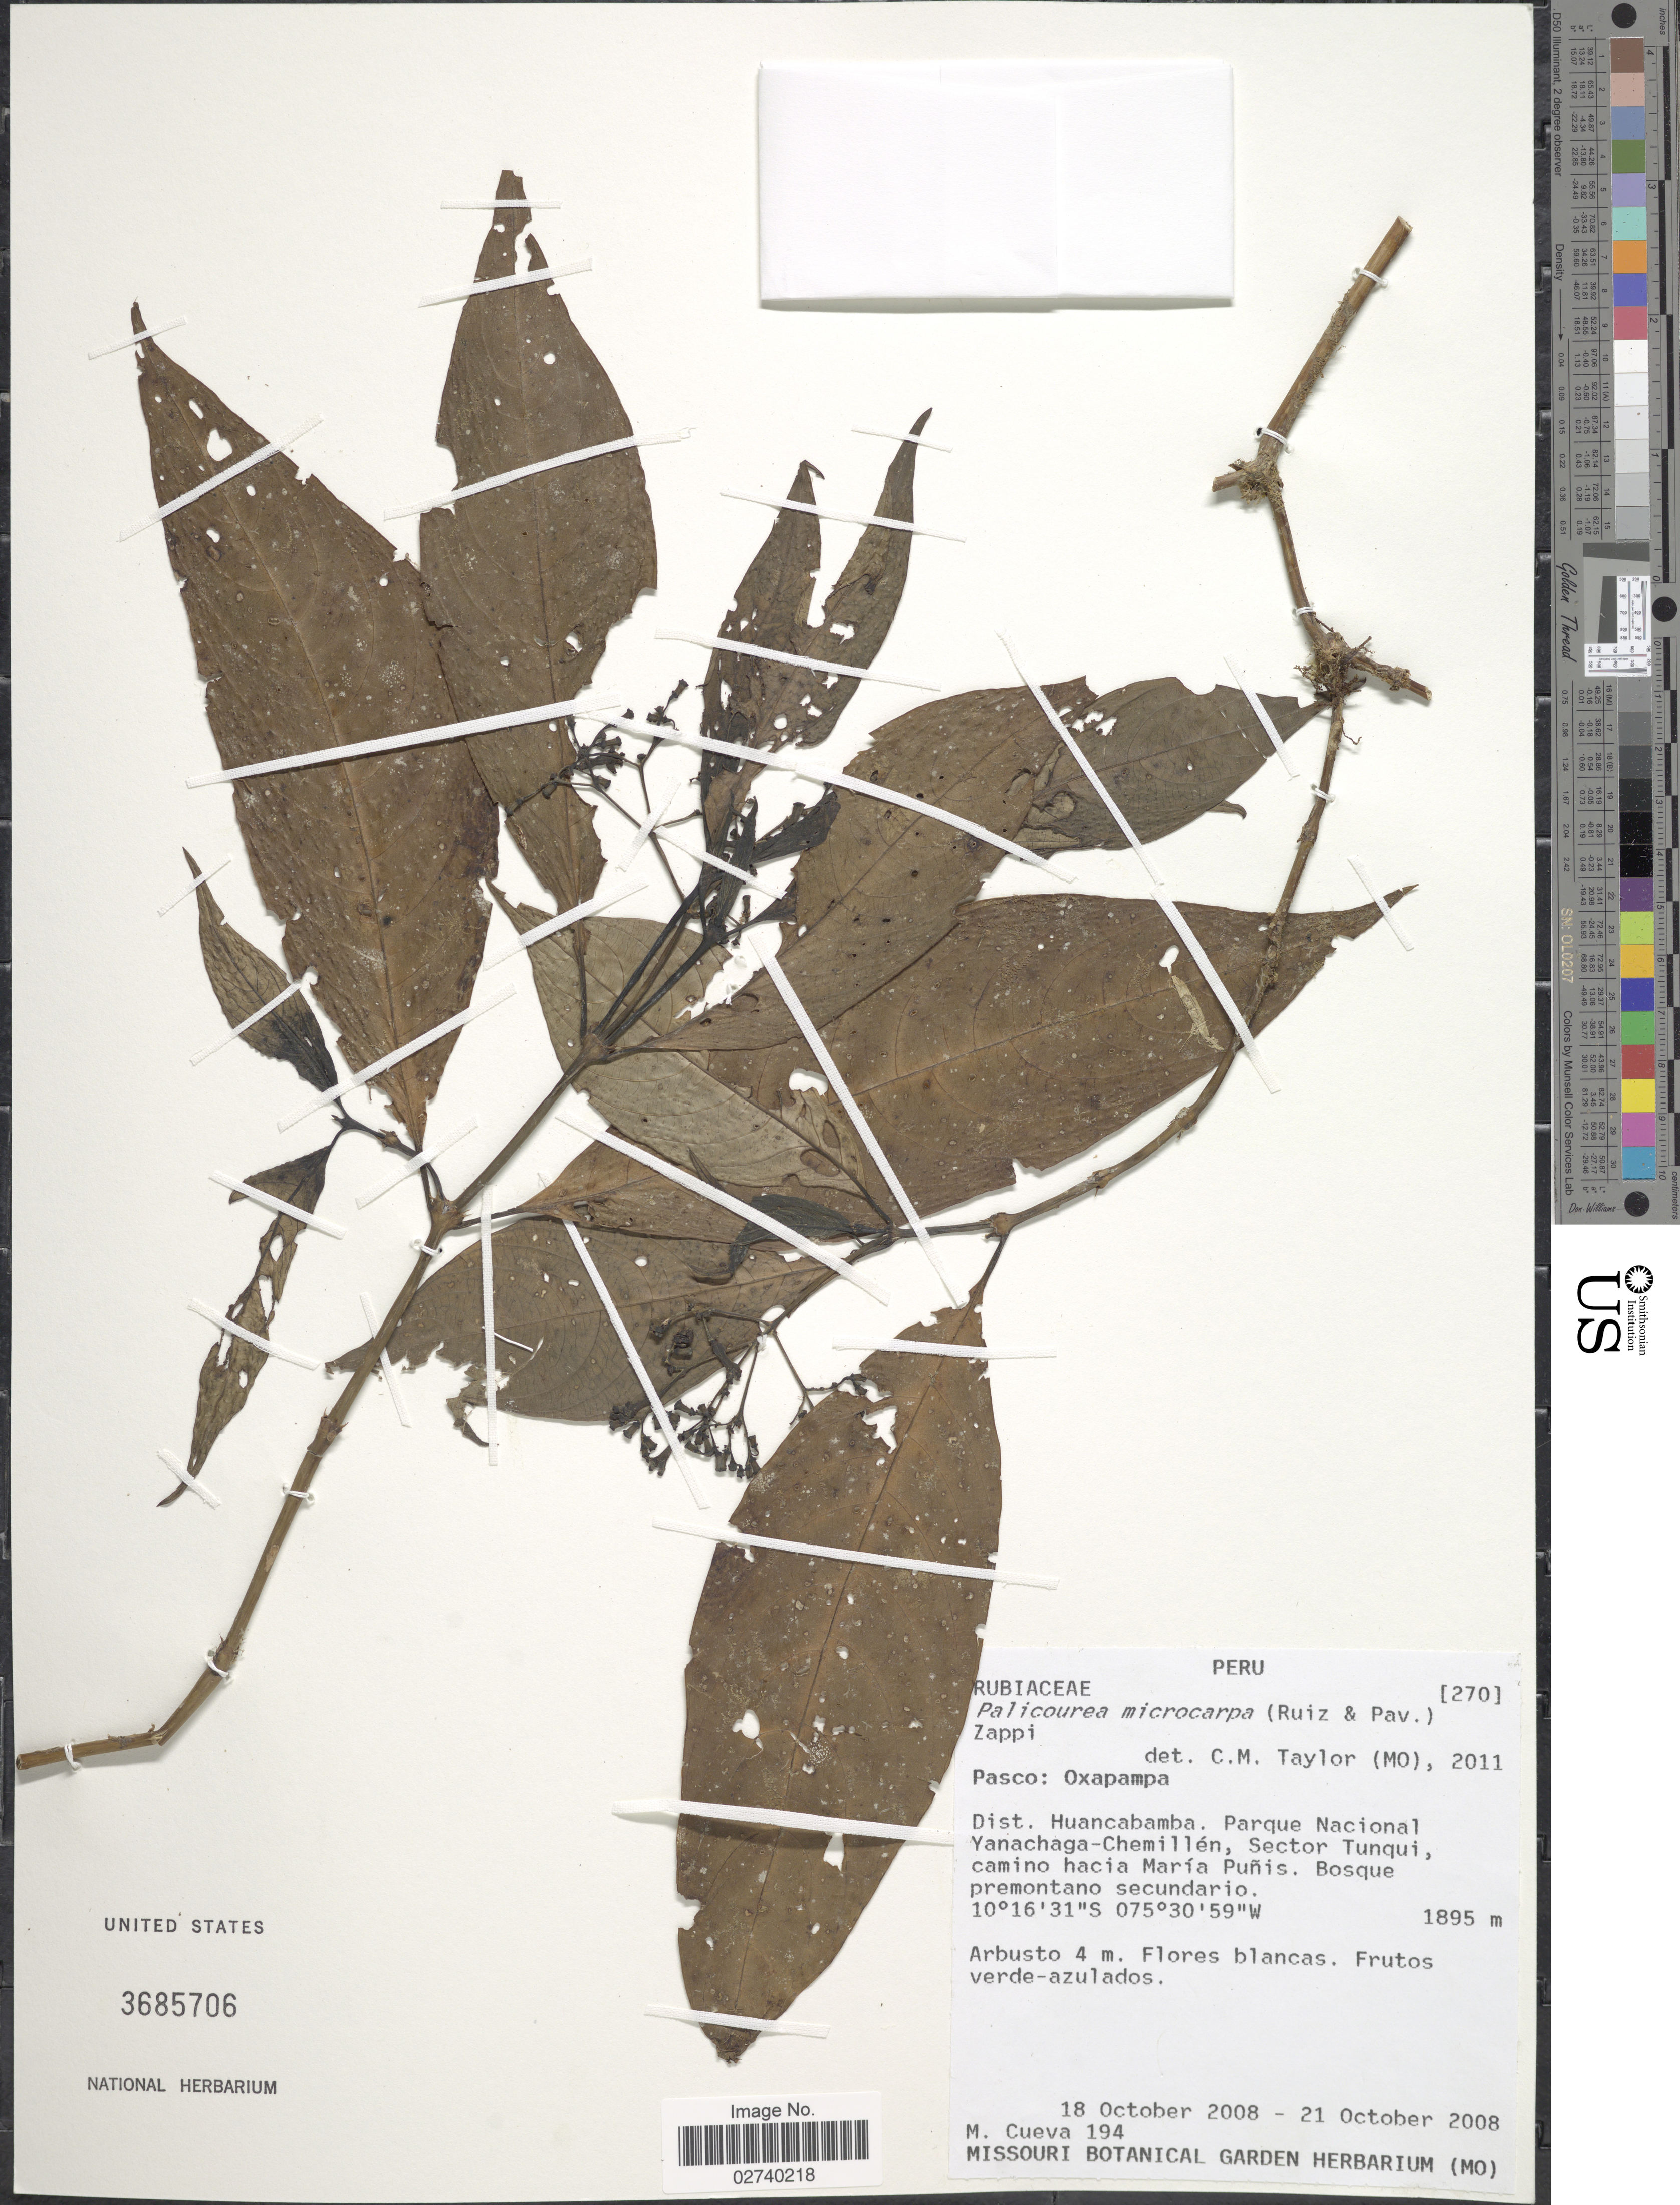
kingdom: Plantae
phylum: Tracheophyta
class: Magnoliopsida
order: Gentianales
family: Rubiaceae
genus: Palicourea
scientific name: Palicourea microcarpa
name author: (Ruiz & Pav.) Zappi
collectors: M. Cueva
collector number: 194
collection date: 2008-10-18/2008-10-21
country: Peru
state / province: Pasco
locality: Oxapampa, Dist. Huancabamba, Parque Nacional Yanachaga-Chemillen, Sector Tunqui, camino hacia Maria Punis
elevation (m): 1895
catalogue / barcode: US 3685706